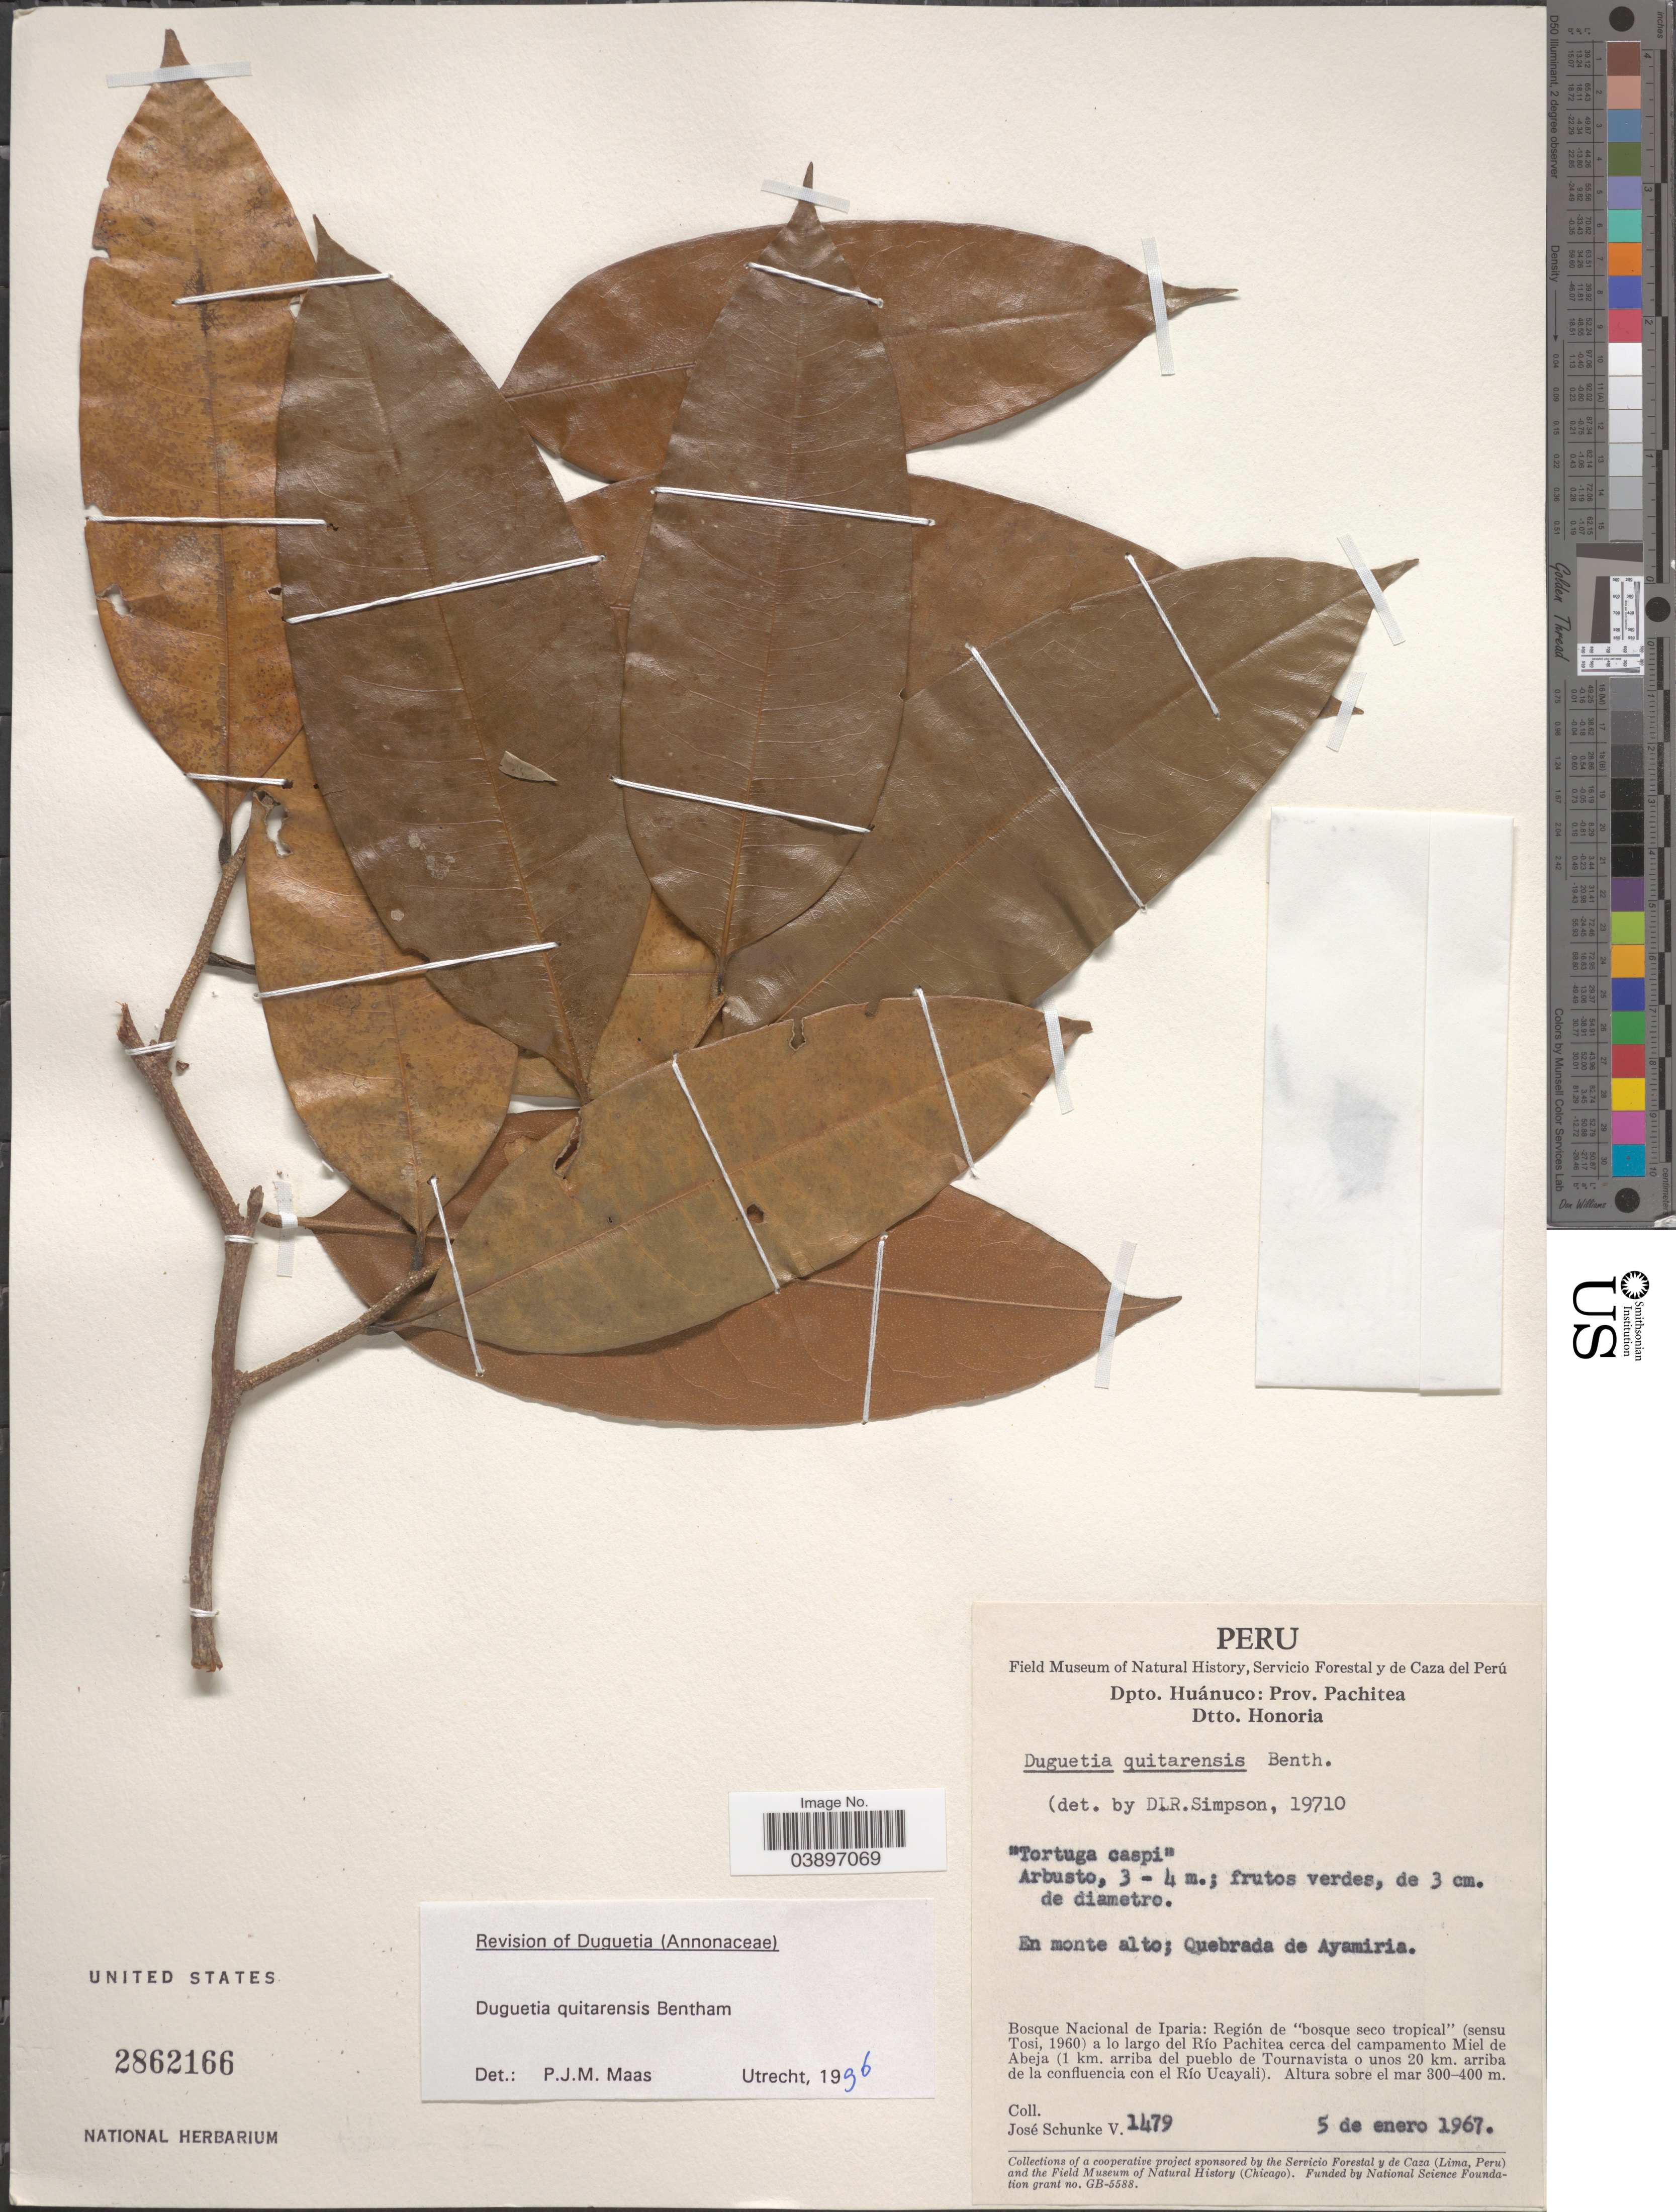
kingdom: Plantae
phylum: Tracheophyta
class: Magnoliopsida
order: Magnoliales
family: Annonaceae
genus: Duguetia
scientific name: Duguetia quitarensis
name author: Benth.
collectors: J. Schunke Vigo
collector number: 1479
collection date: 1967-01-05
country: Peru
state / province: Huánuco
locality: Dpto. Huánuco: Prov. Pachitea. Dtto. Honoria. En monte alto; Quebrada de Ayamiria. Bosque Nacional de Iparia: Región de "bosque seco tropical" (sensu Tosi, 1960) a lo largo del Río Pachitea cerca del campamento Miel de Abeja (1 km. arriba del pueblo de Tournavista o unos 20 km. arriba de la confluencia con el Río Ucayali).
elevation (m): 300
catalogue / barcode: US 2862166